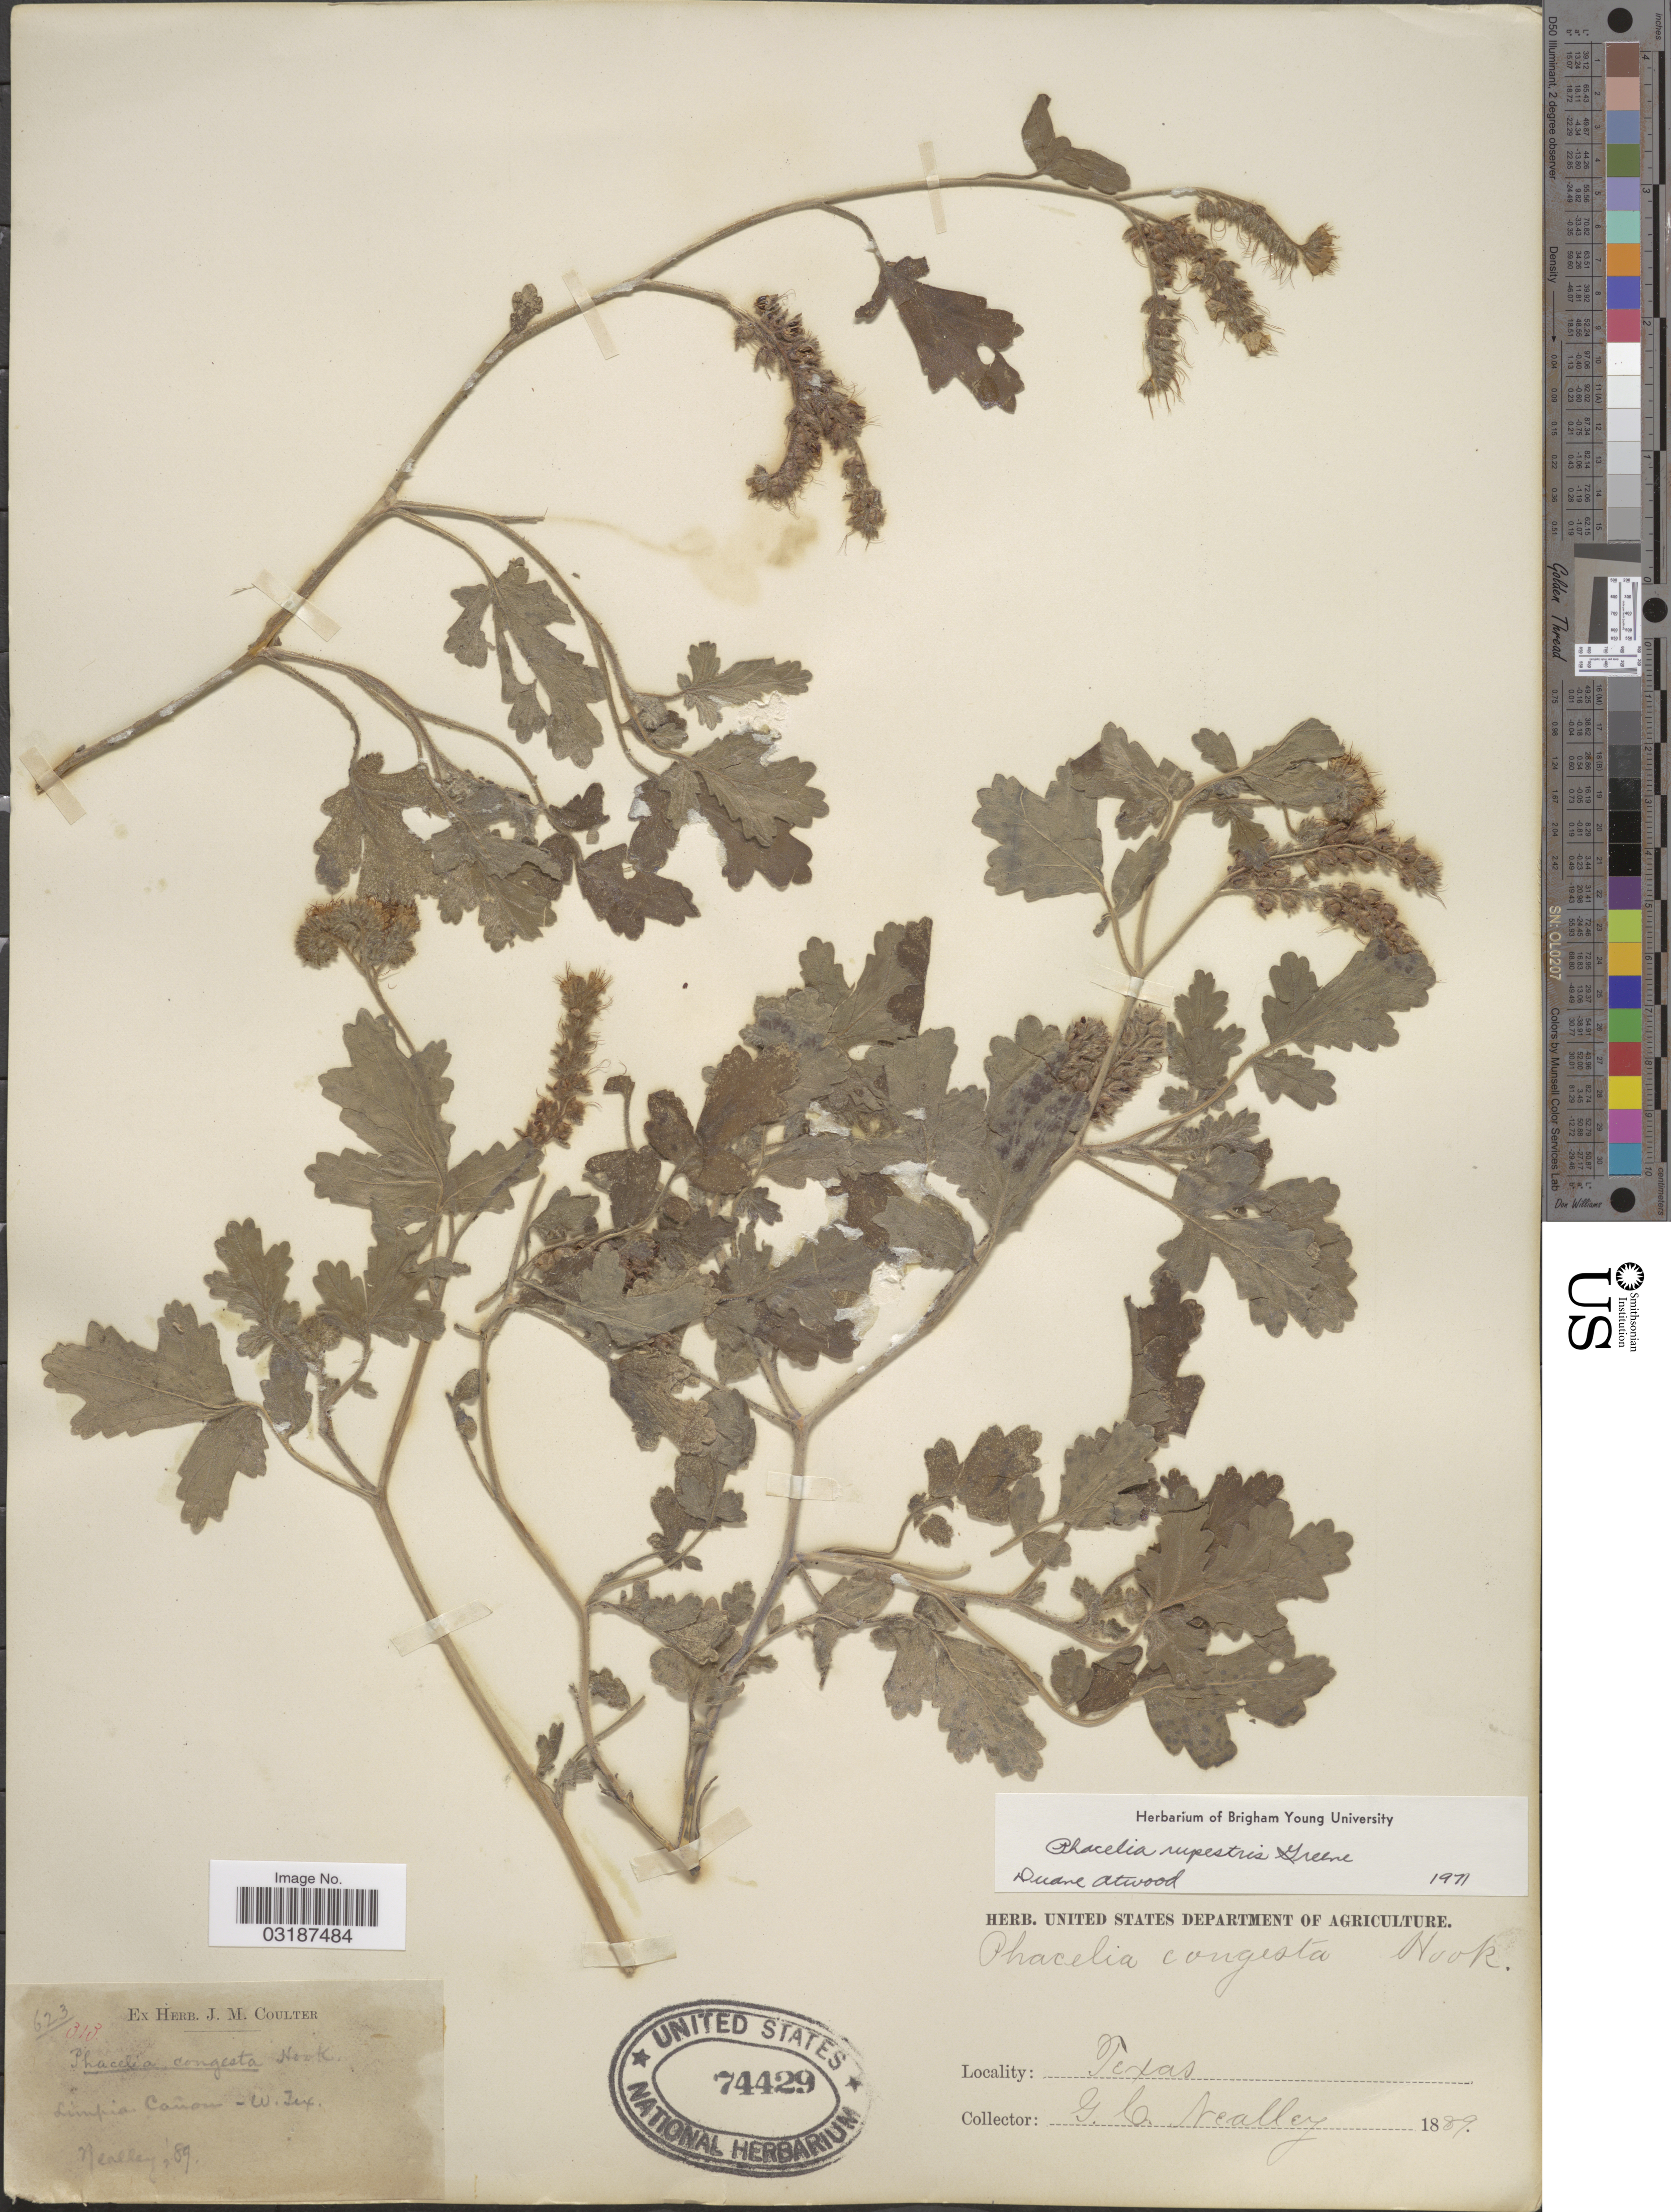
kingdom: Plantae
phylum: Tracheophyta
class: Magnoliopsida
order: Boraginales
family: Hydrophyllaceae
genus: Phacelia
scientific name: Phacelia rupestris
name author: Greene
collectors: G. C. Nealley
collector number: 623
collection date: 1889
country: United States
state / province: Texas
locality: Limpia Cañon - W. Tex.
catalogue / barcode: US 74429